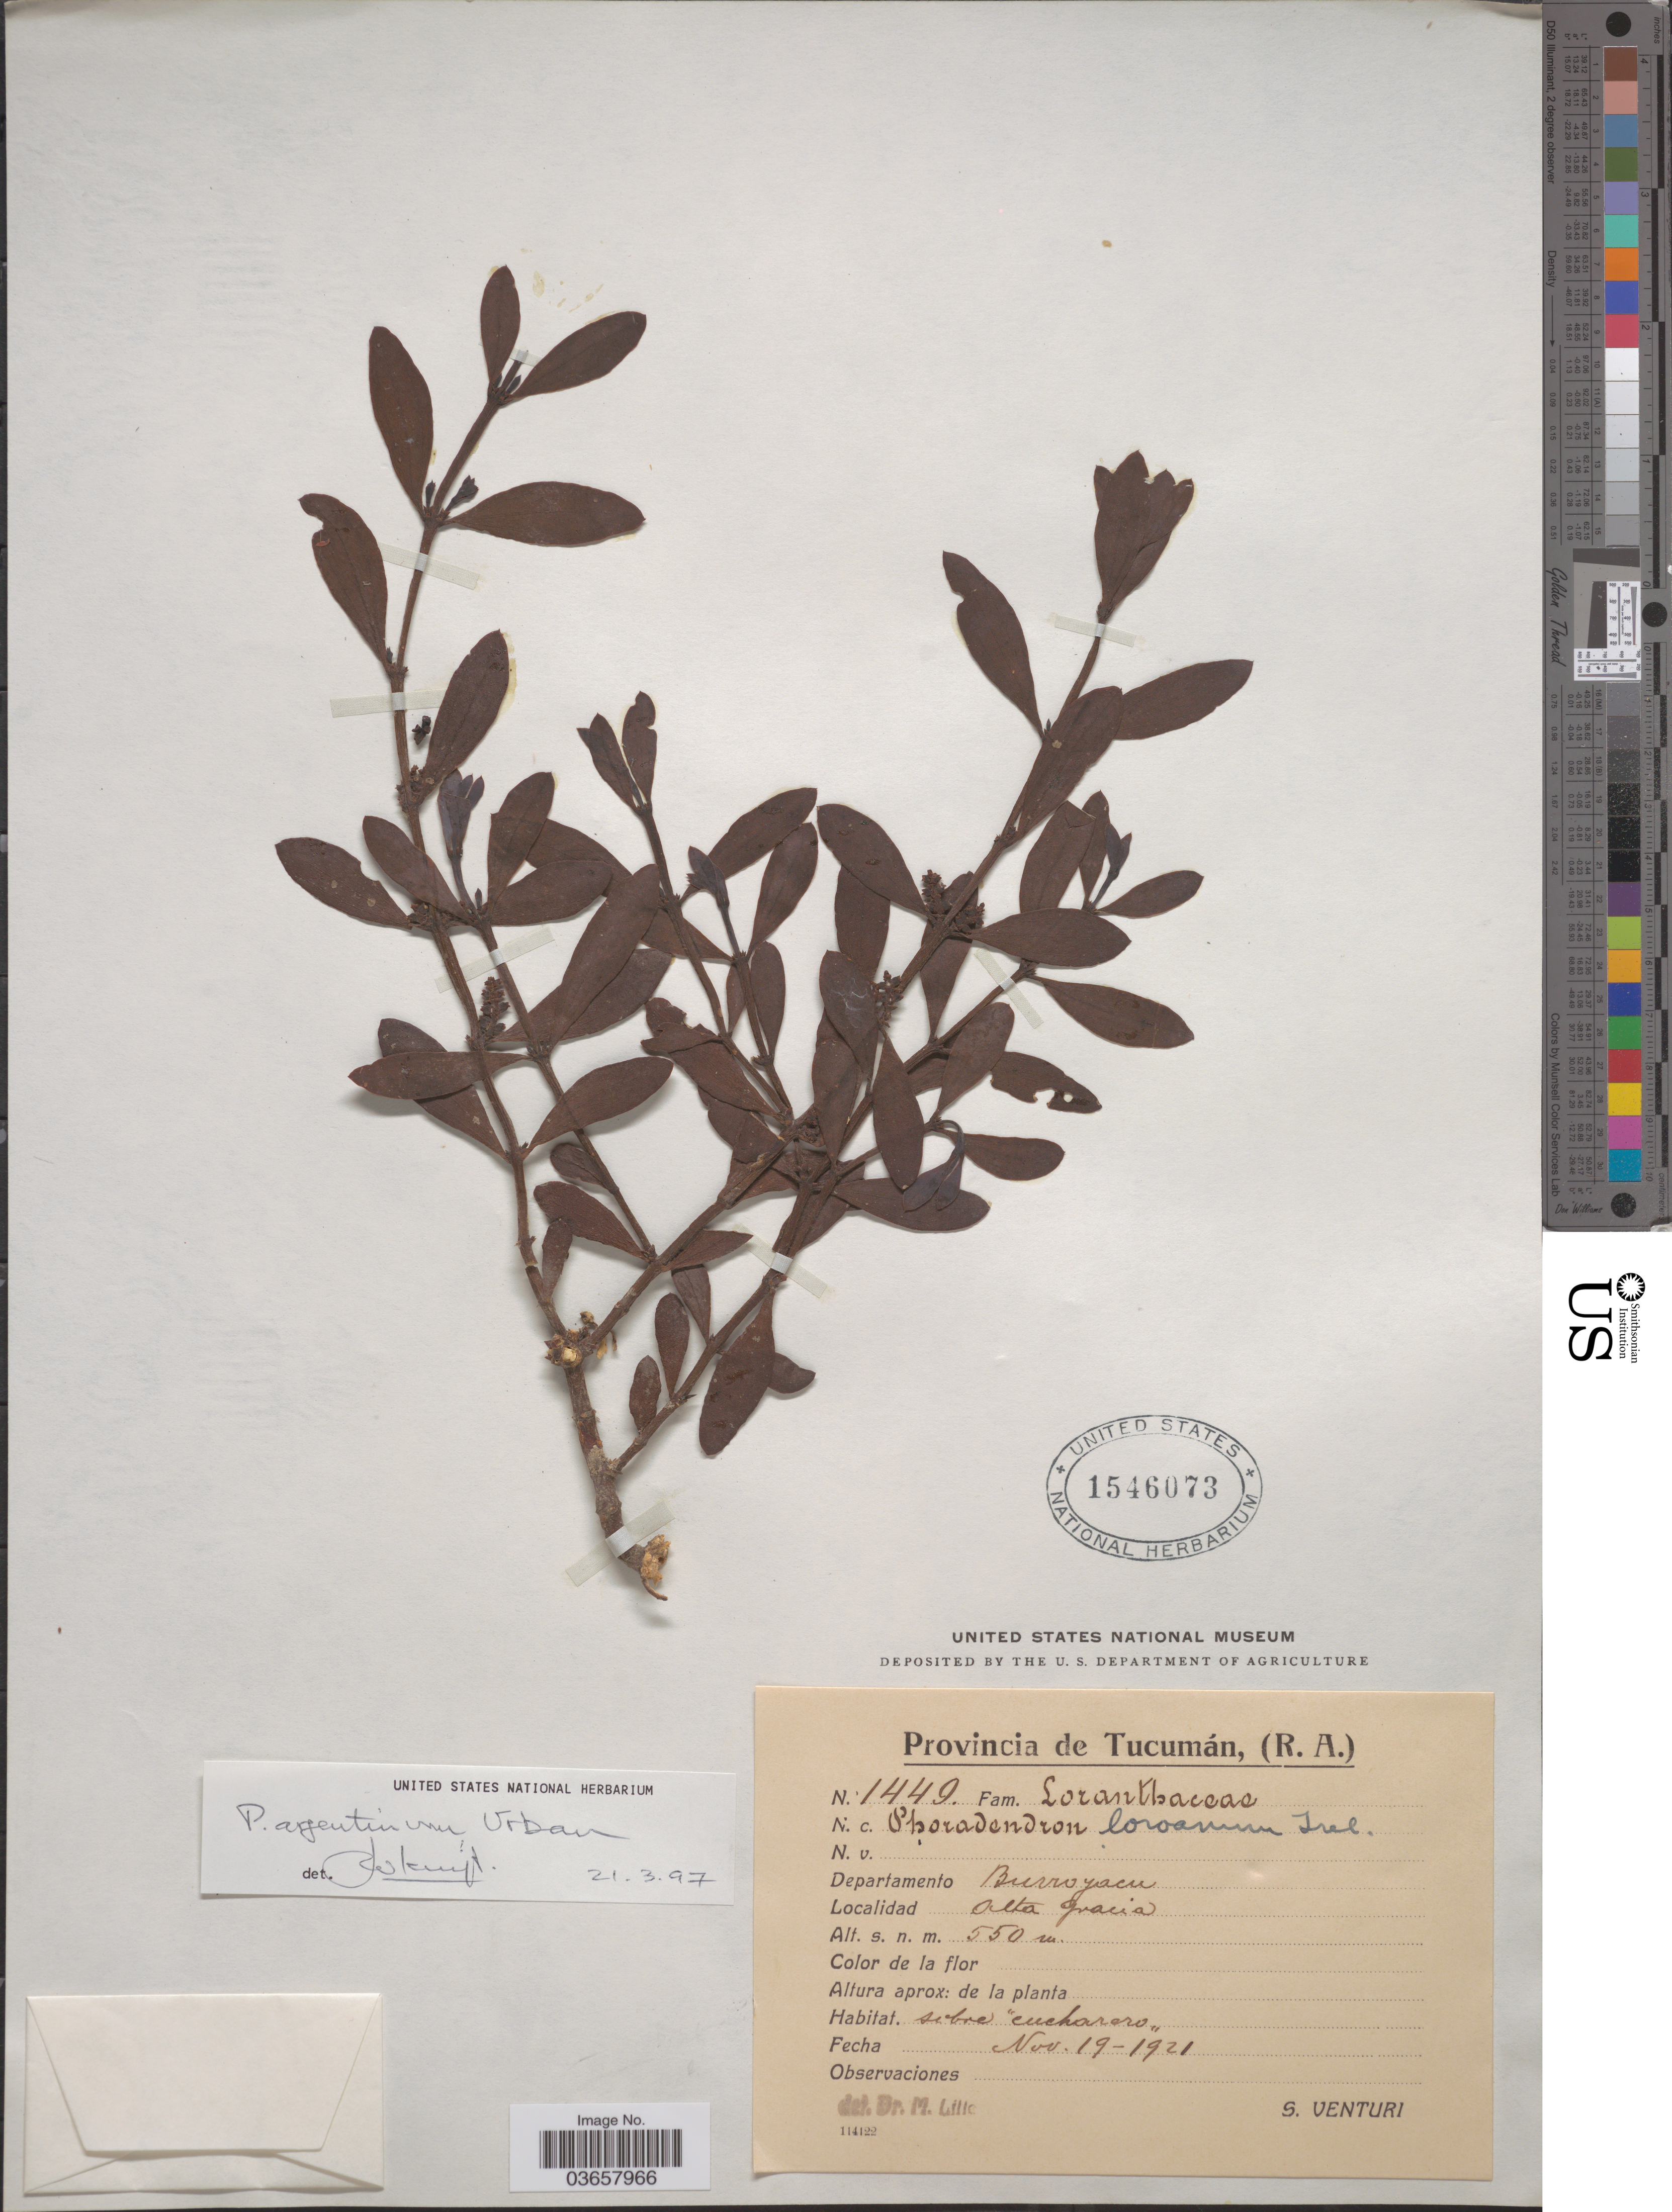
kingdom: Plantae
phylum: Tracheophyta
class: Magnoliopsida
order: Santalales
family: Viscaceae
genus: Phoradendron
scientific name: Phoradendron argentinum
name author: Urb.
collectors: S. Venturi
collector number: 1449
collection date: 1921-11-19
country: Argentina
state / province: Tucuman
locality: Departamento Burroyacu. Alta Gracia.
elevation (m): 550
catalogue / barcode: US 1546073